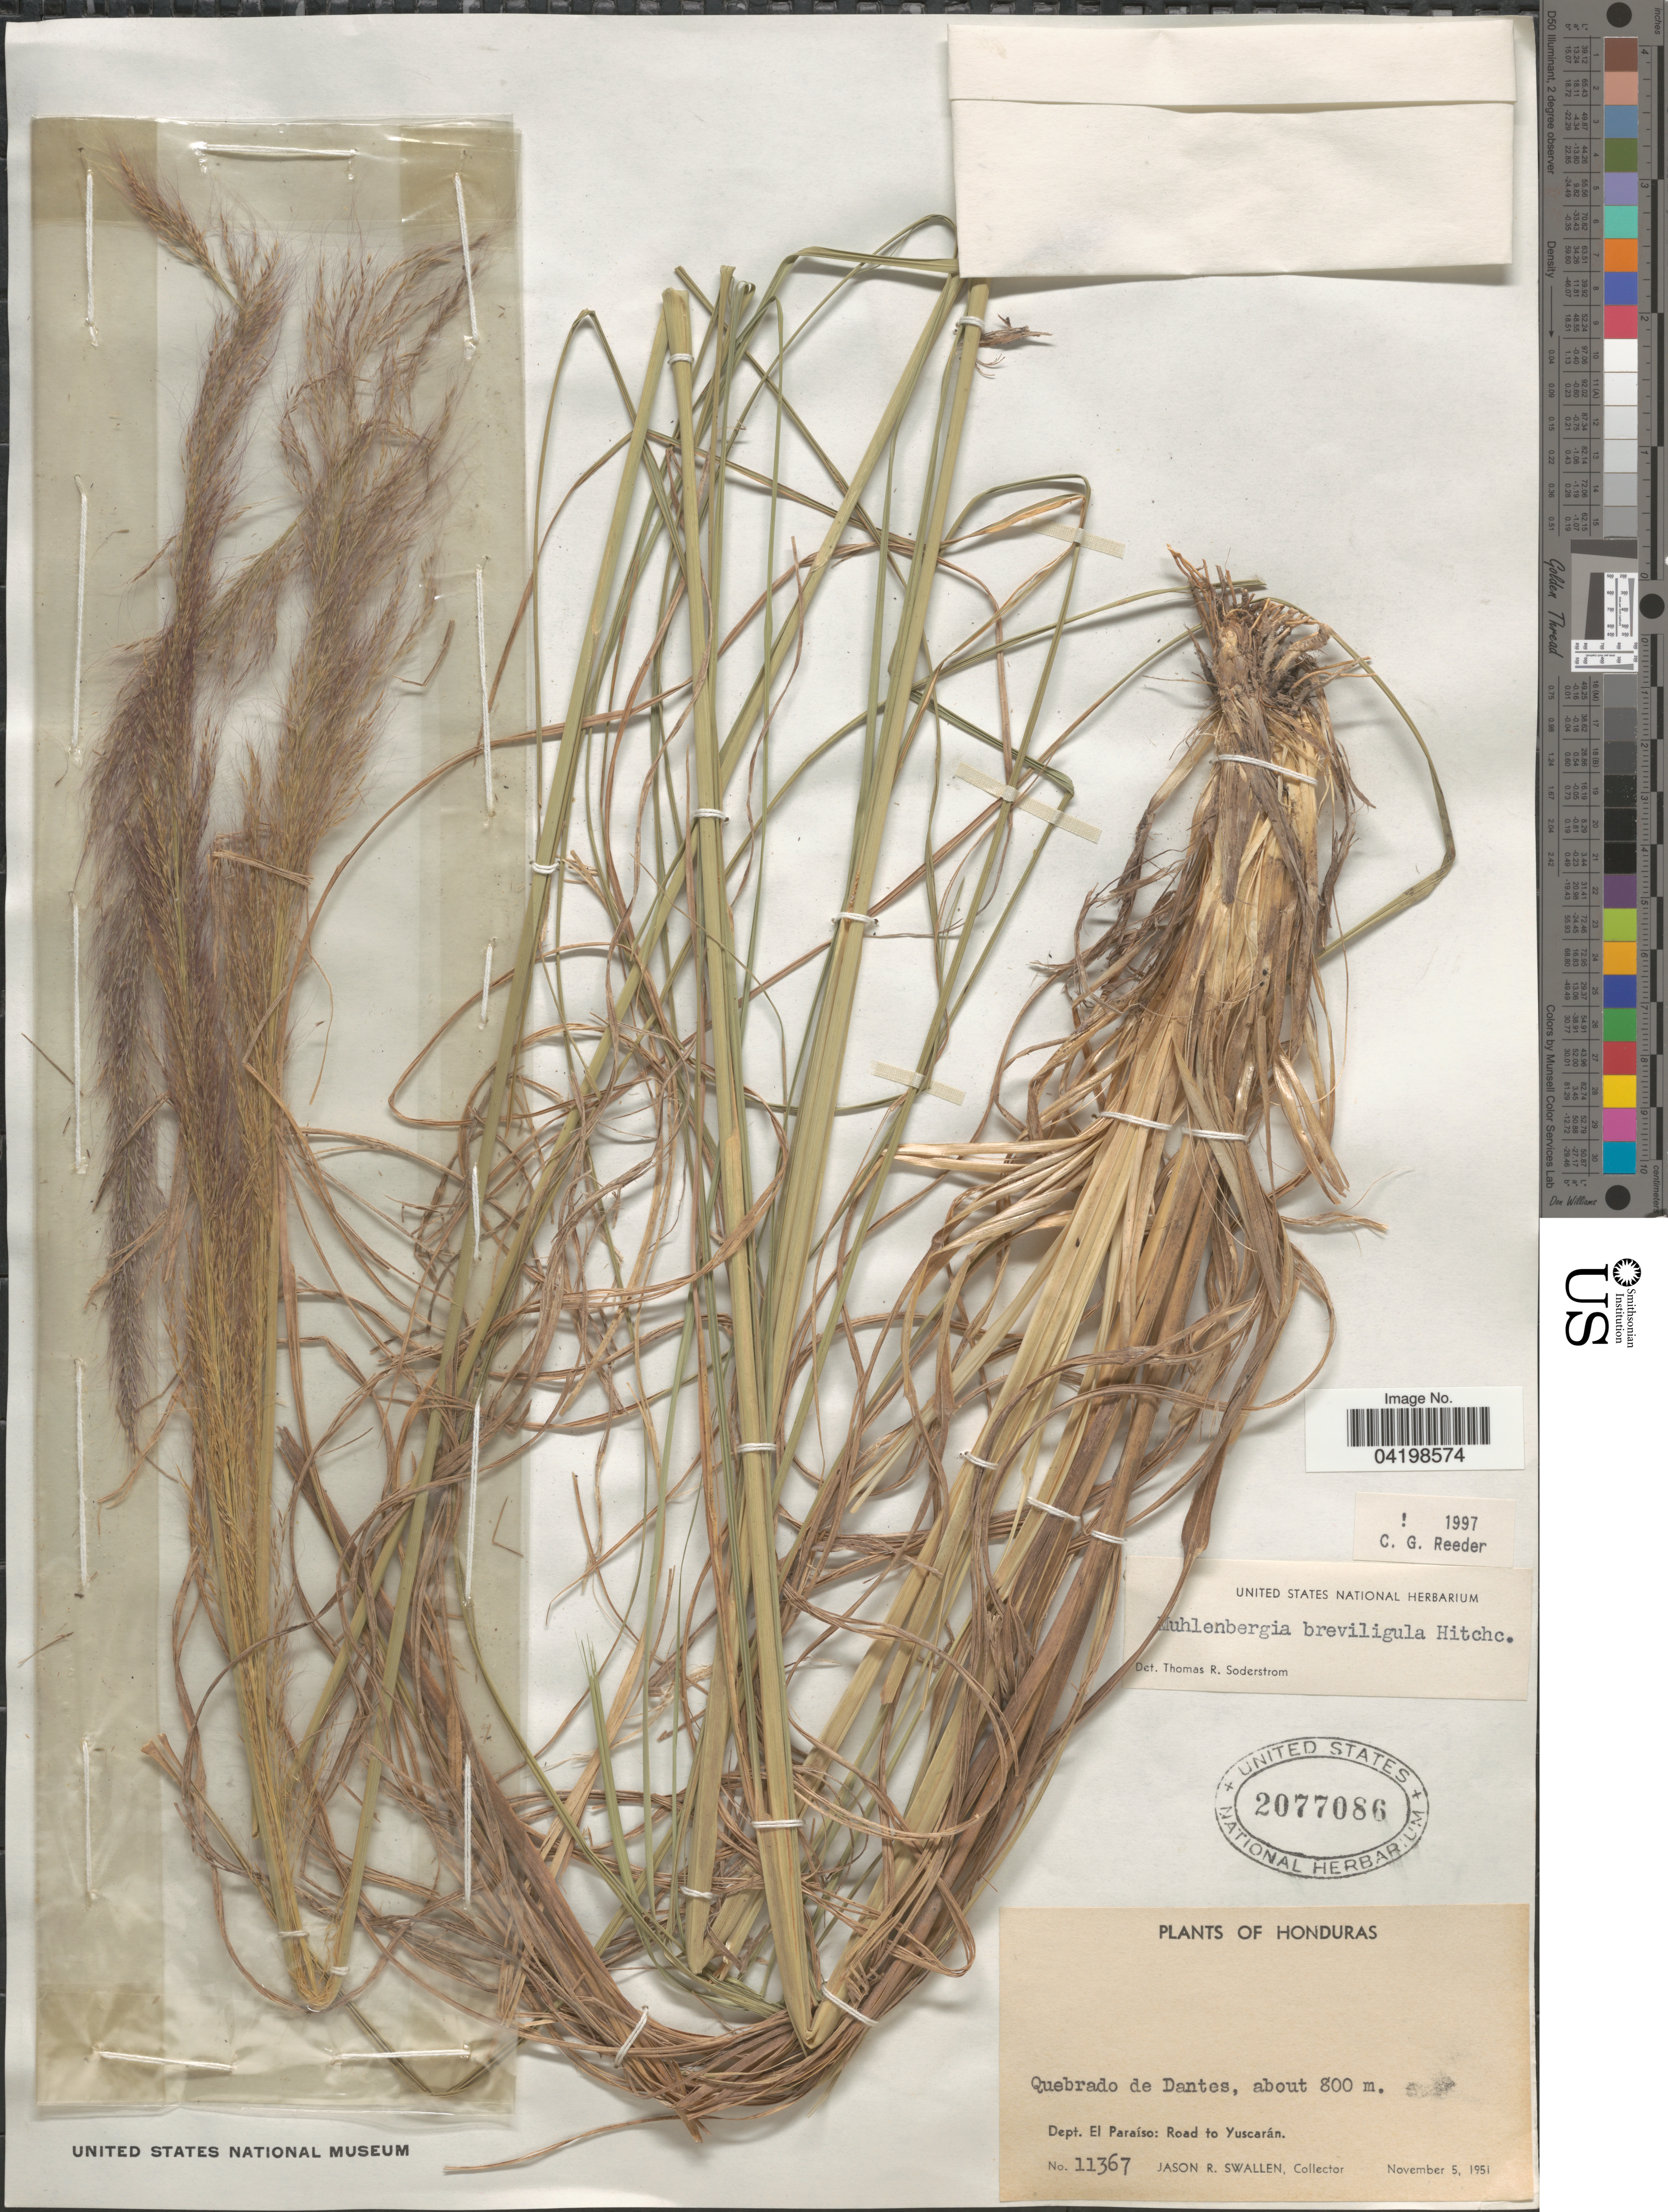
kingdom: Plantae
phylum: Tracheophyta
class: Liliopsida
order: Poales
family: Poaceae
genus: Muhlenbergia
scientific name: Muhlenbergia breviligula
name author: Hitchc.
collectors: J. R. Swallen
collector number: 11367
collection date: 1951-11-05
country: Honduras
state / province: El Paraiso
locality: Quebrado de Dantes. Dept. El Paraíso: Road to Yuscarán.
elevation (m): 800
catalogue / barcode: US 2077086